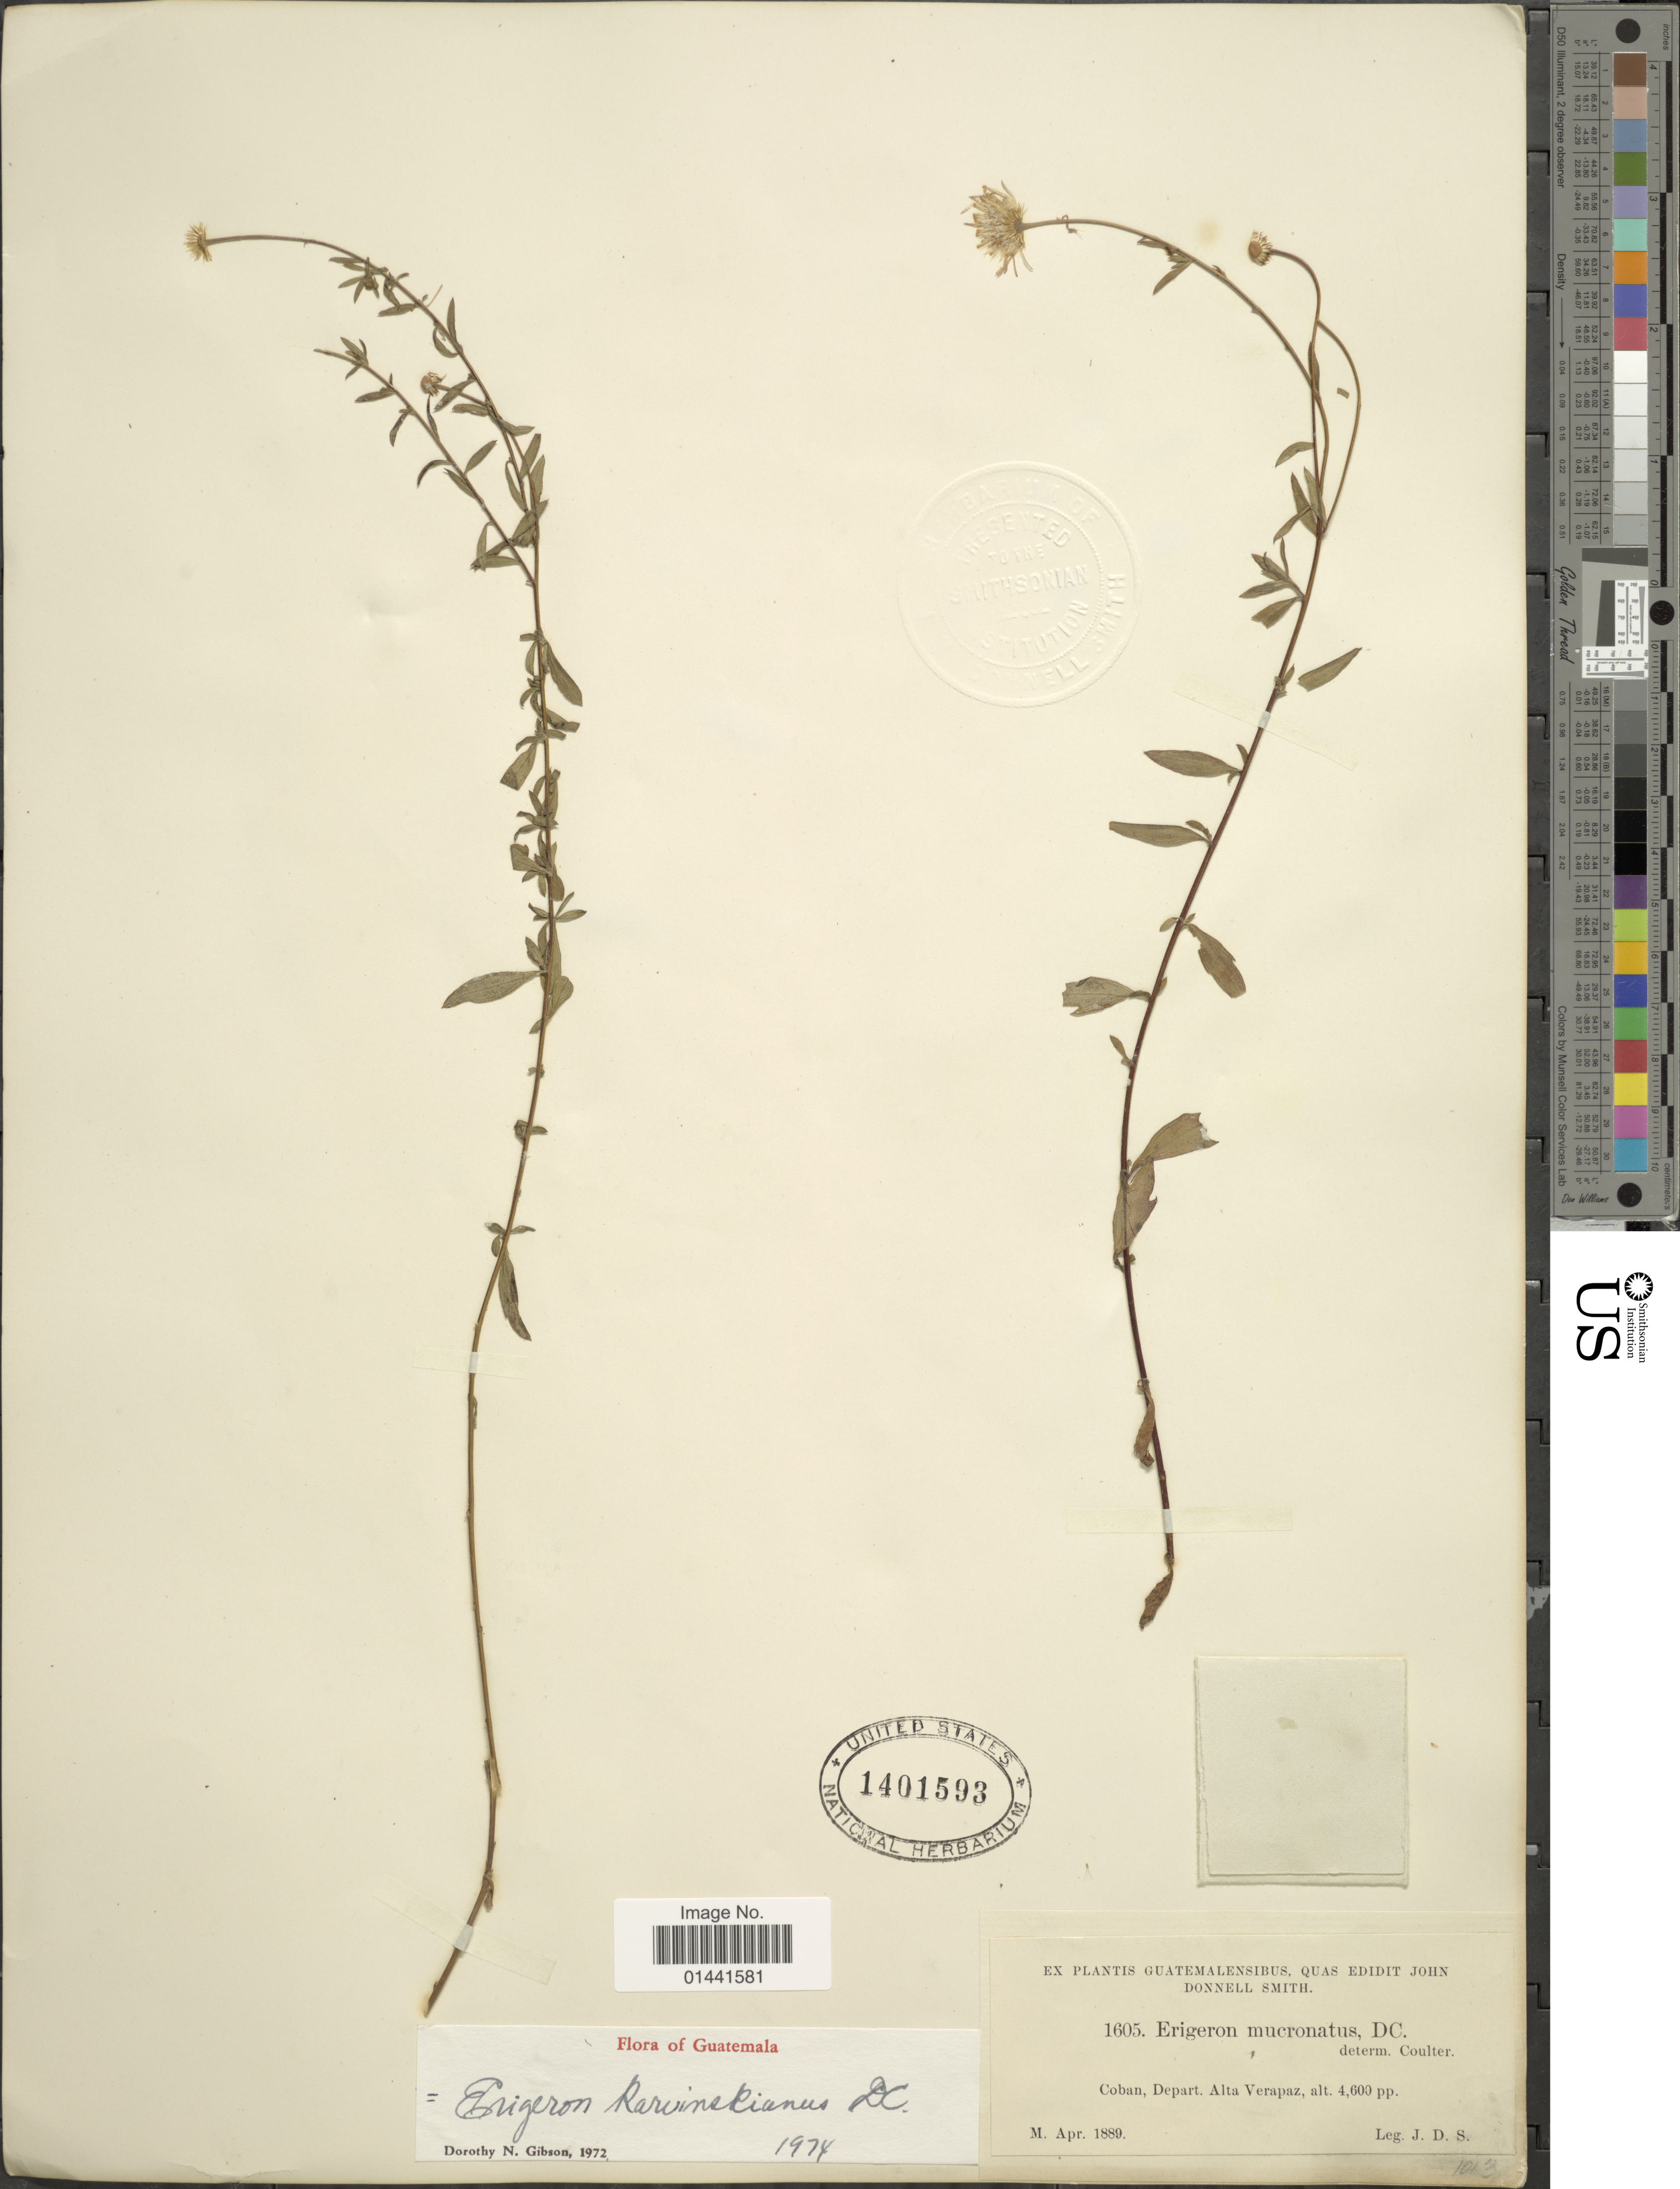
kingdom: Plantae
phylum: Tracheophyta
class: Magnoliopsida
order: Asterales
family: Asteraceae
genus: Erigeron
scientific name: Erigeron karvinskianus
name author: DC.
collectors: J. Donnell Smith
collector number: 1605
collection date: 1889-04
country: Guatemala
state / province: Alta Verapaz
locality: Coban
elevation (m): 1402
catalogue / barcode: US 1401593